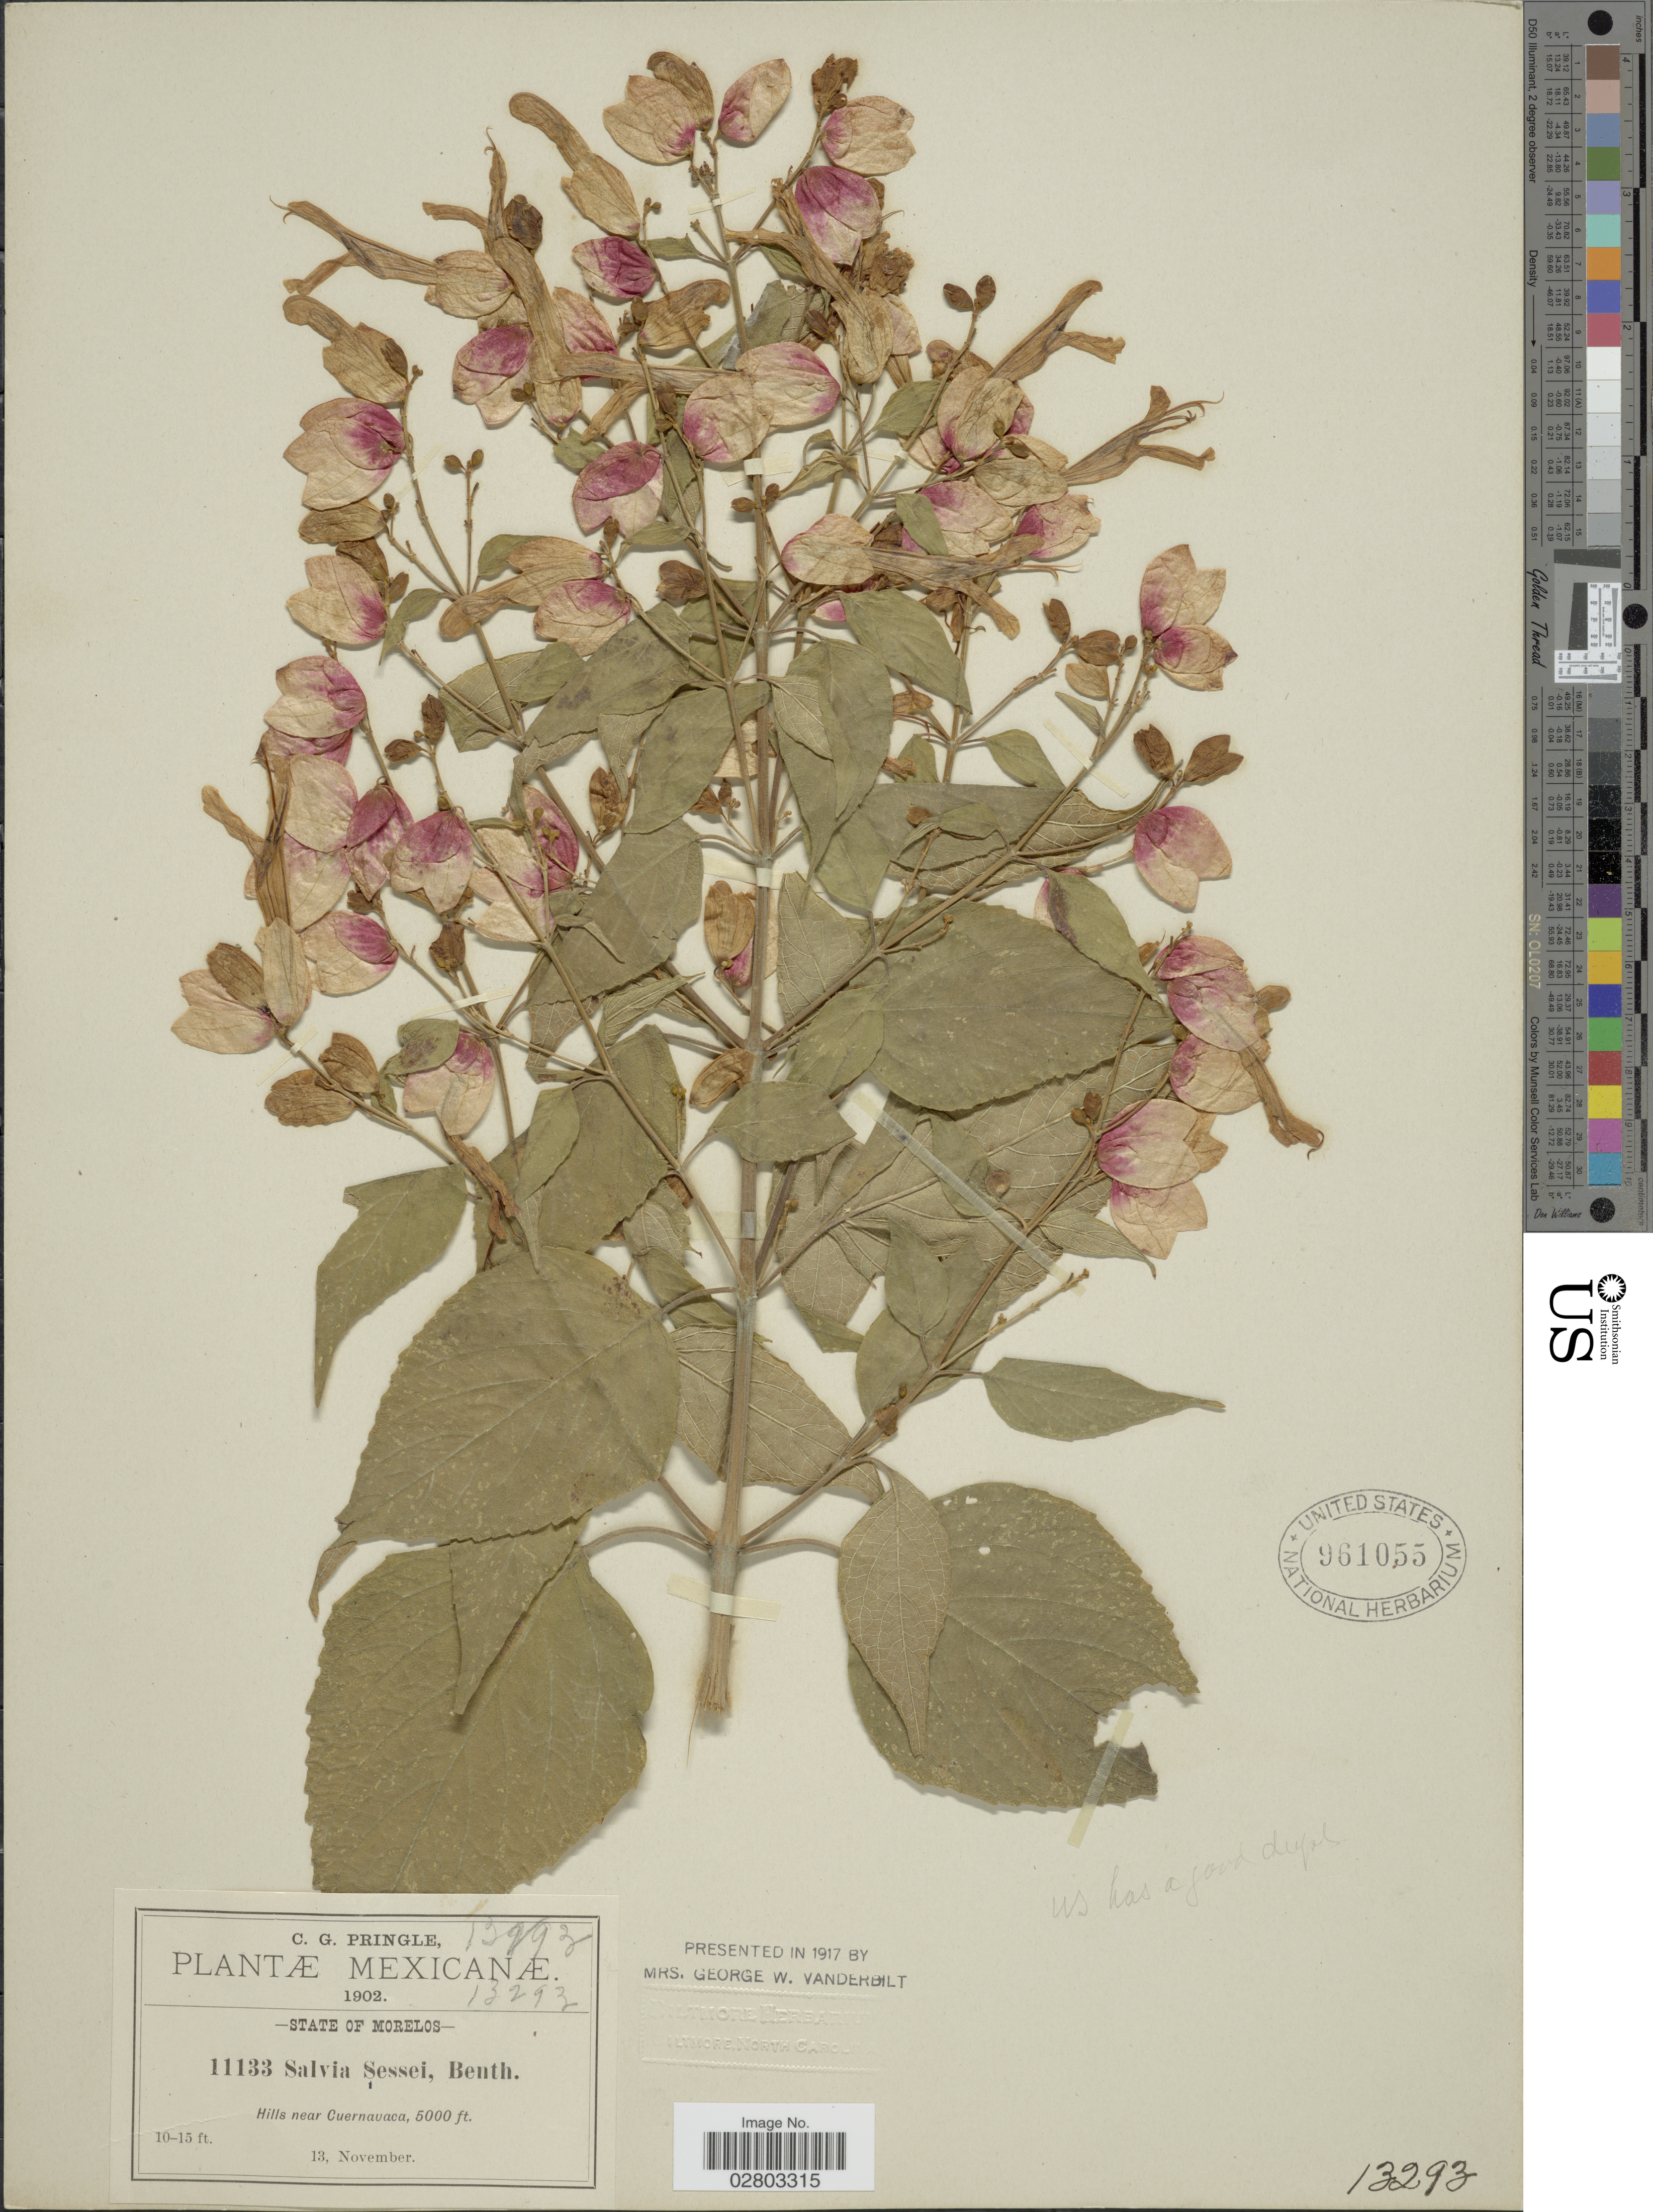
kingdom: Plantae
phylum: Tracheophyta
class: Magnoliopsida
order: Lamiales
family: Lamiaceae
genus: Salvia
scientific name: Salvia sessei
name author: Benth.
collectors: C. G. Pringle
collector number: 11133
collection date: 1902-11-13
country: Mexico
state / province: Morelos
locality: Hills near Cuernavaca.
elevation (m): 1524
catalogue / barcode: US 961055